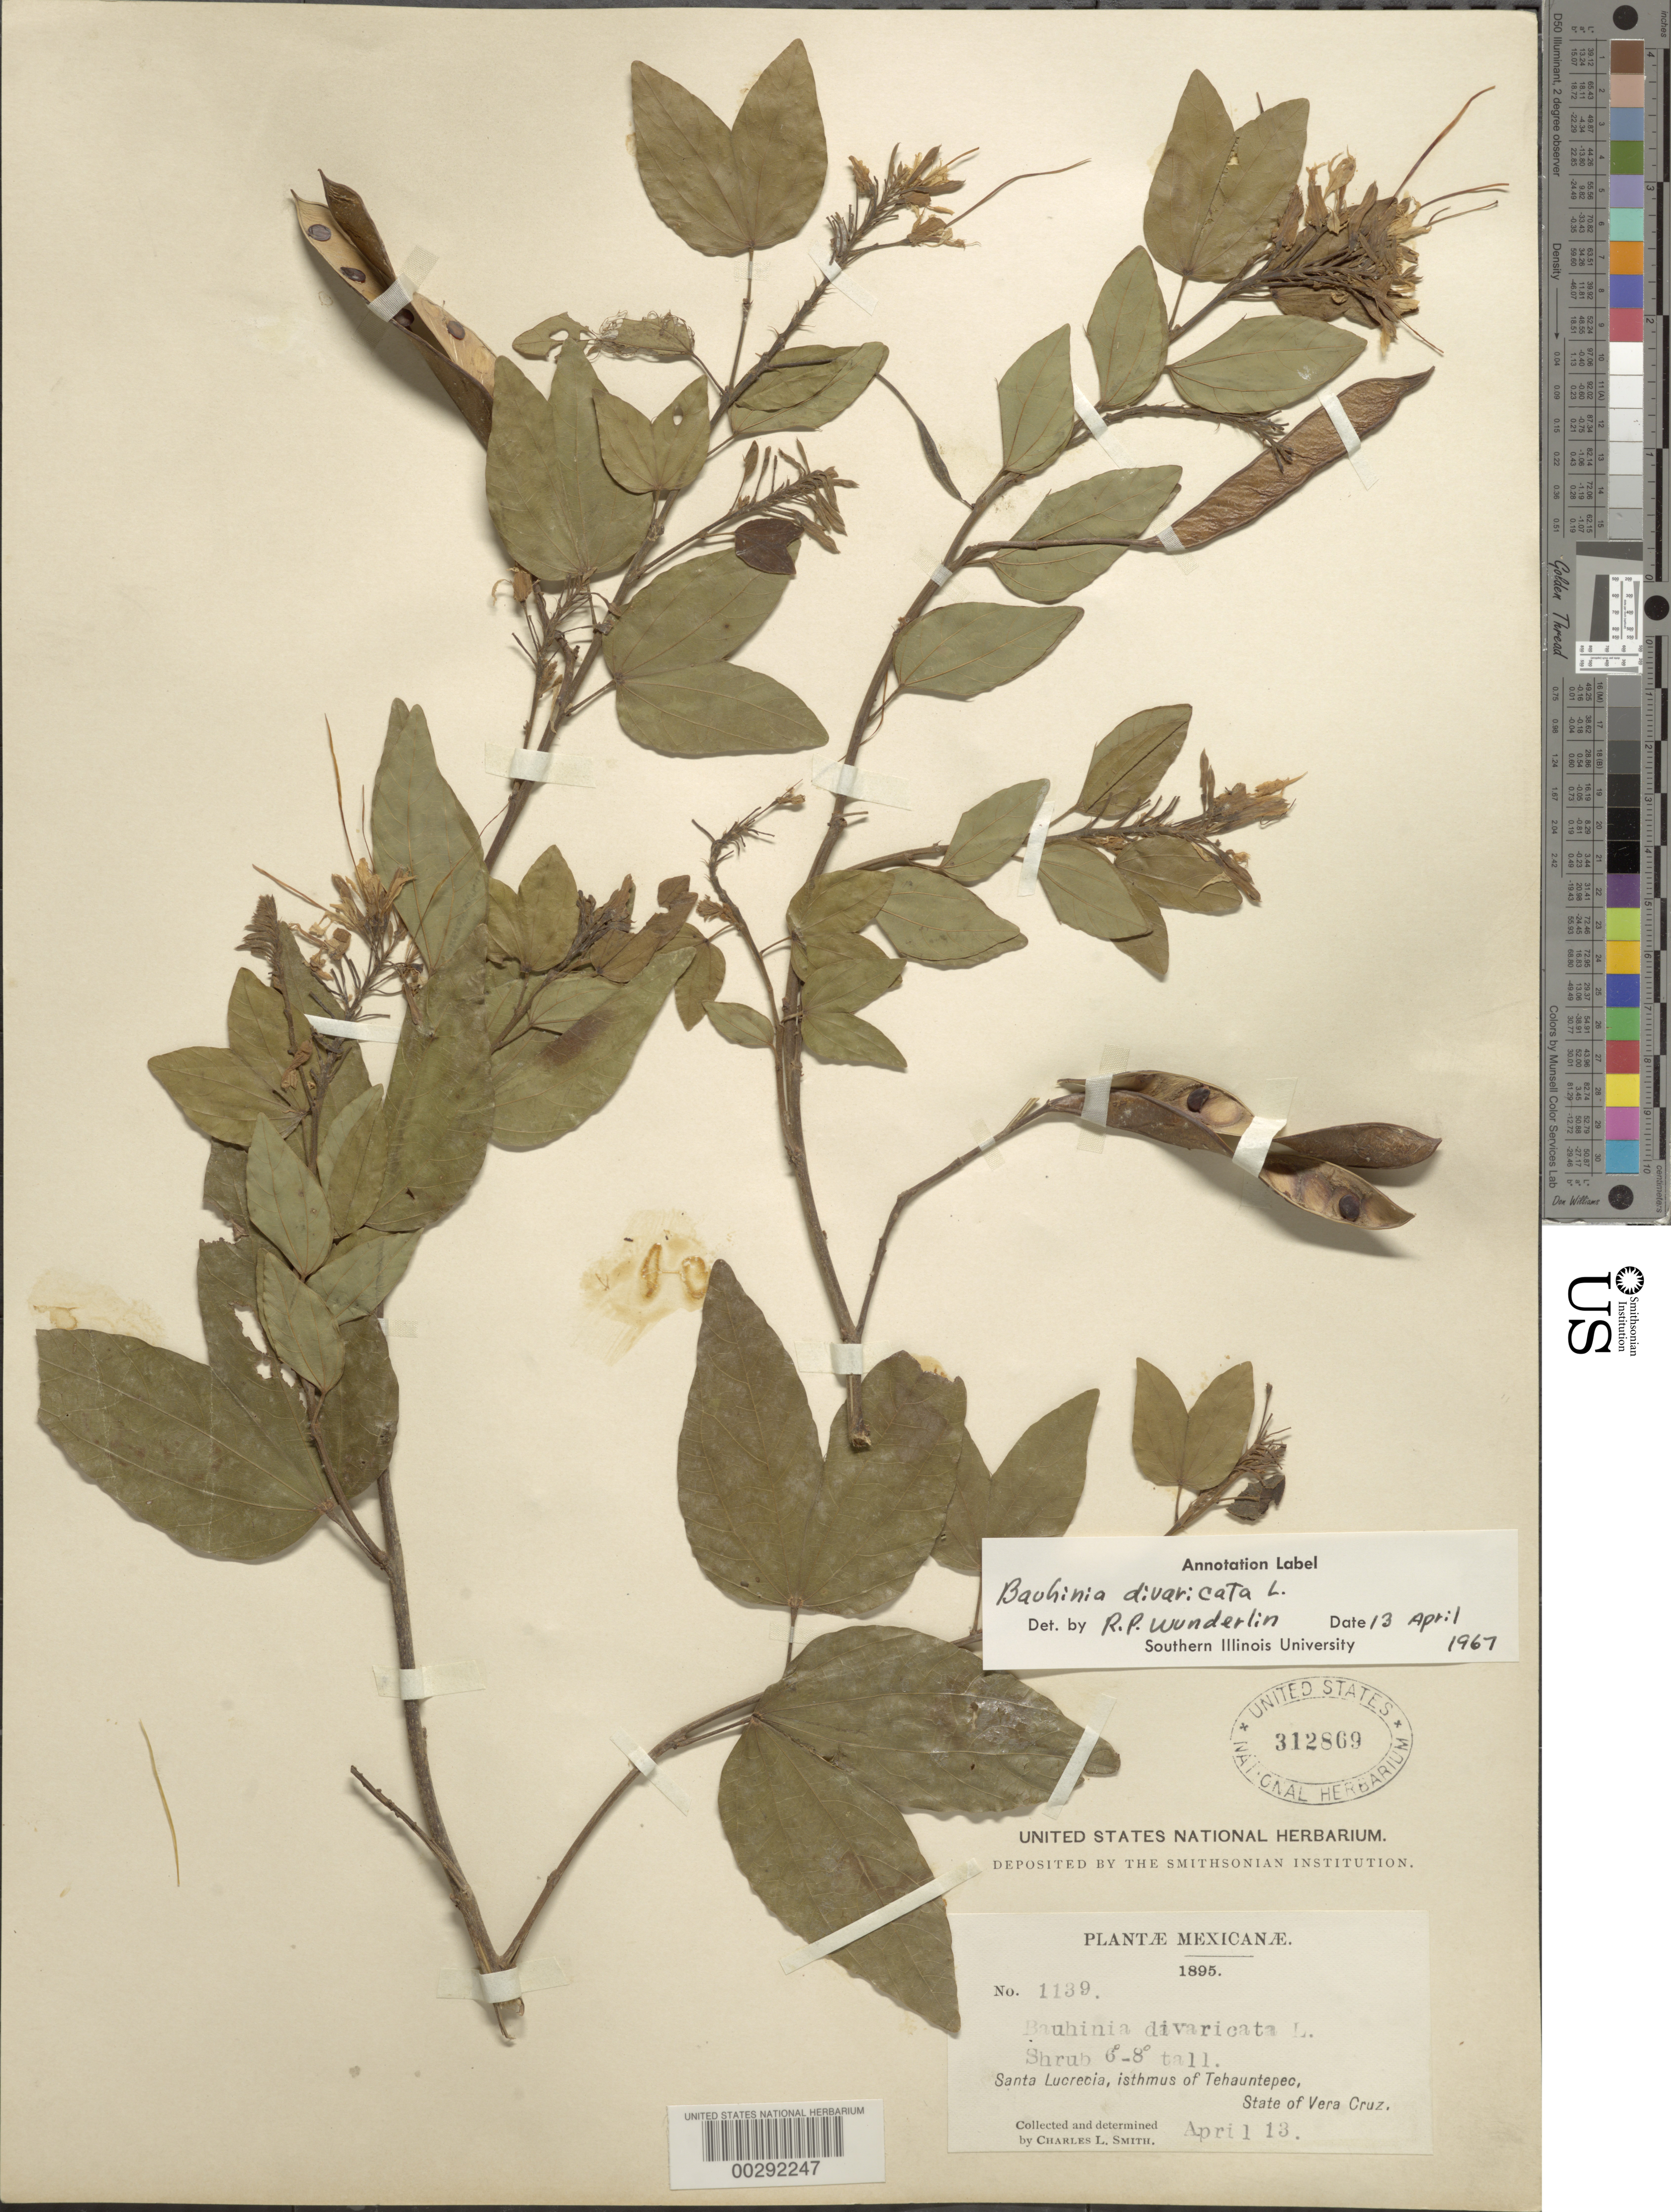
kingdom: Plantae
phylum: Tracheophyta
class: Magnoliopsida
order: Fabales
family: Fabaceae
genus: Bauhinia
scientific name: Bauhinia divaricata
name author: L.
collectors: C. L. Smith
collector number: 1139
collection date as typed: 13 Apr 1895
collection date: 1895-04-13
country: Mexico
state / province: Veracruz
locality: Santa lucrecia, isthmus tehauntepec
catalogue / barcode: US 312869